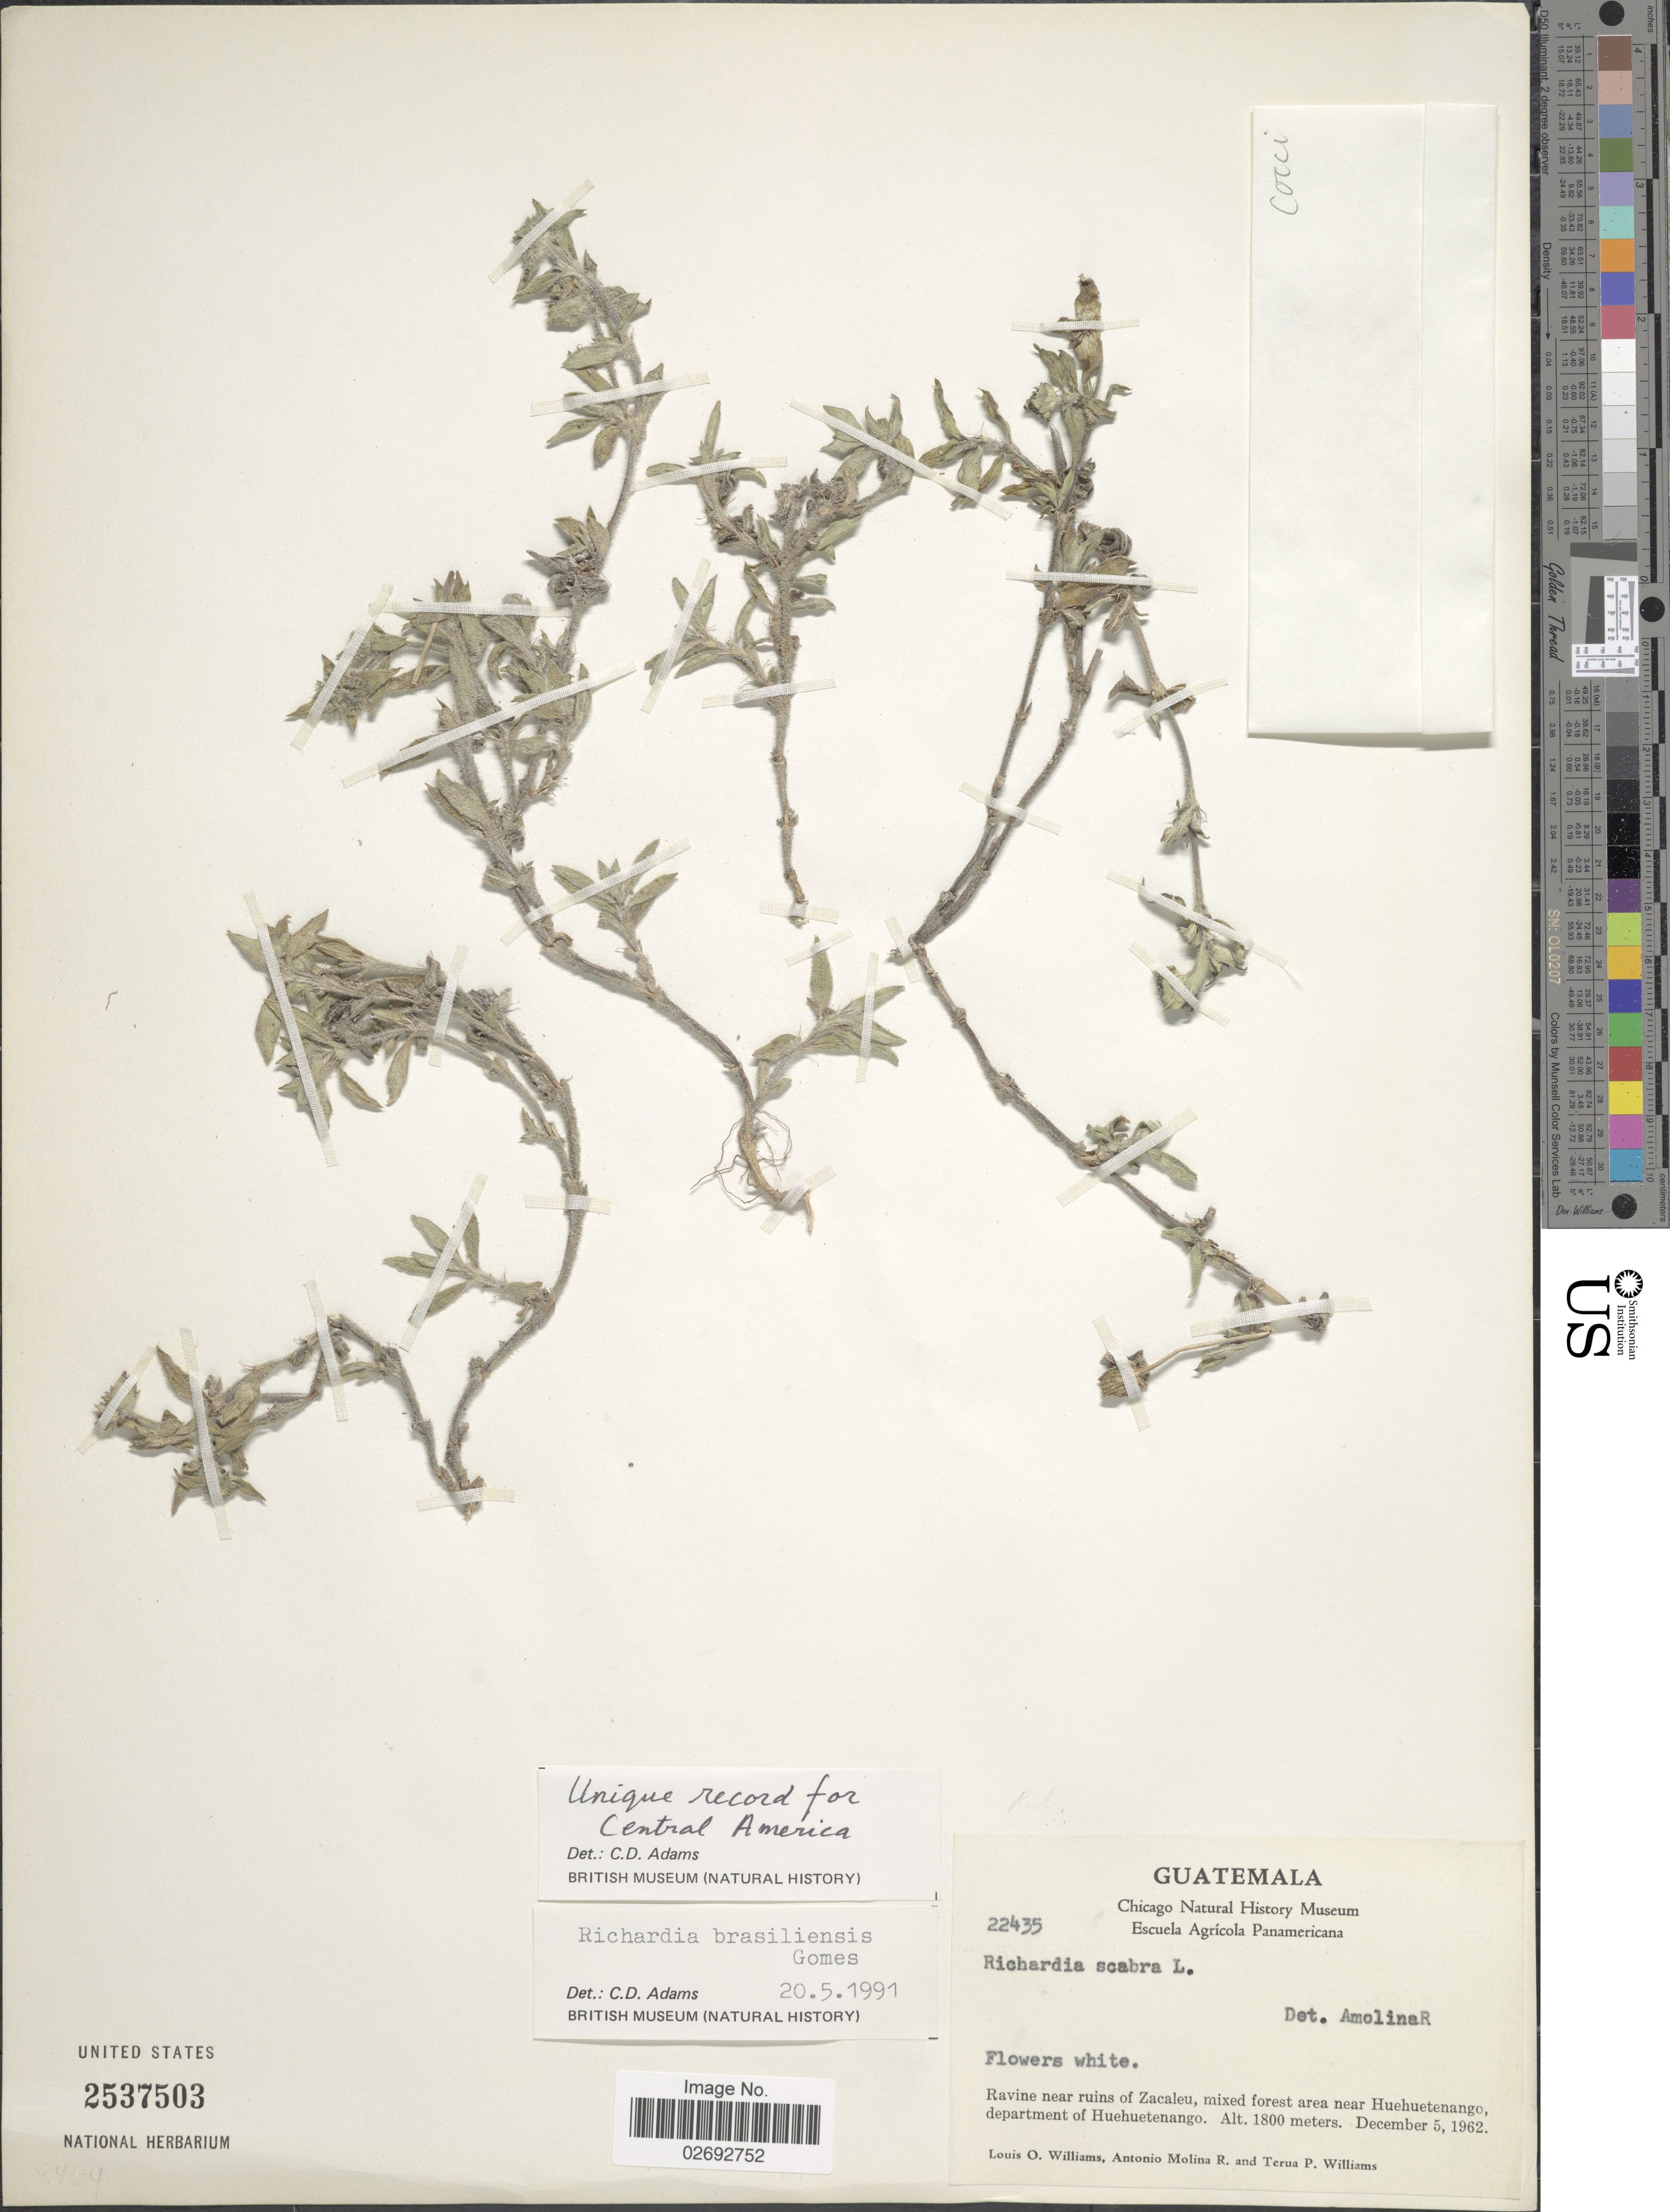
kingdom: Plantae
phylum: Tracheophyta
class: Magnoliopsida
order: Gentianales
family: Rubiaceae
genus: Richardia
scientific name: Richardia brasiliensis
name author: Gomes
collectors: L. O. Williams, A. Molina R. & T. P. Williams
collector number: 22435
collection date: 1962-12-05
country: Guatemala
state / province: Huehuetenango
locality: Ravine near ruins of Zacaleu, mixed forest area near Huehuetenango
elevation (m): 1800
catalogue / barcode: US 2537503